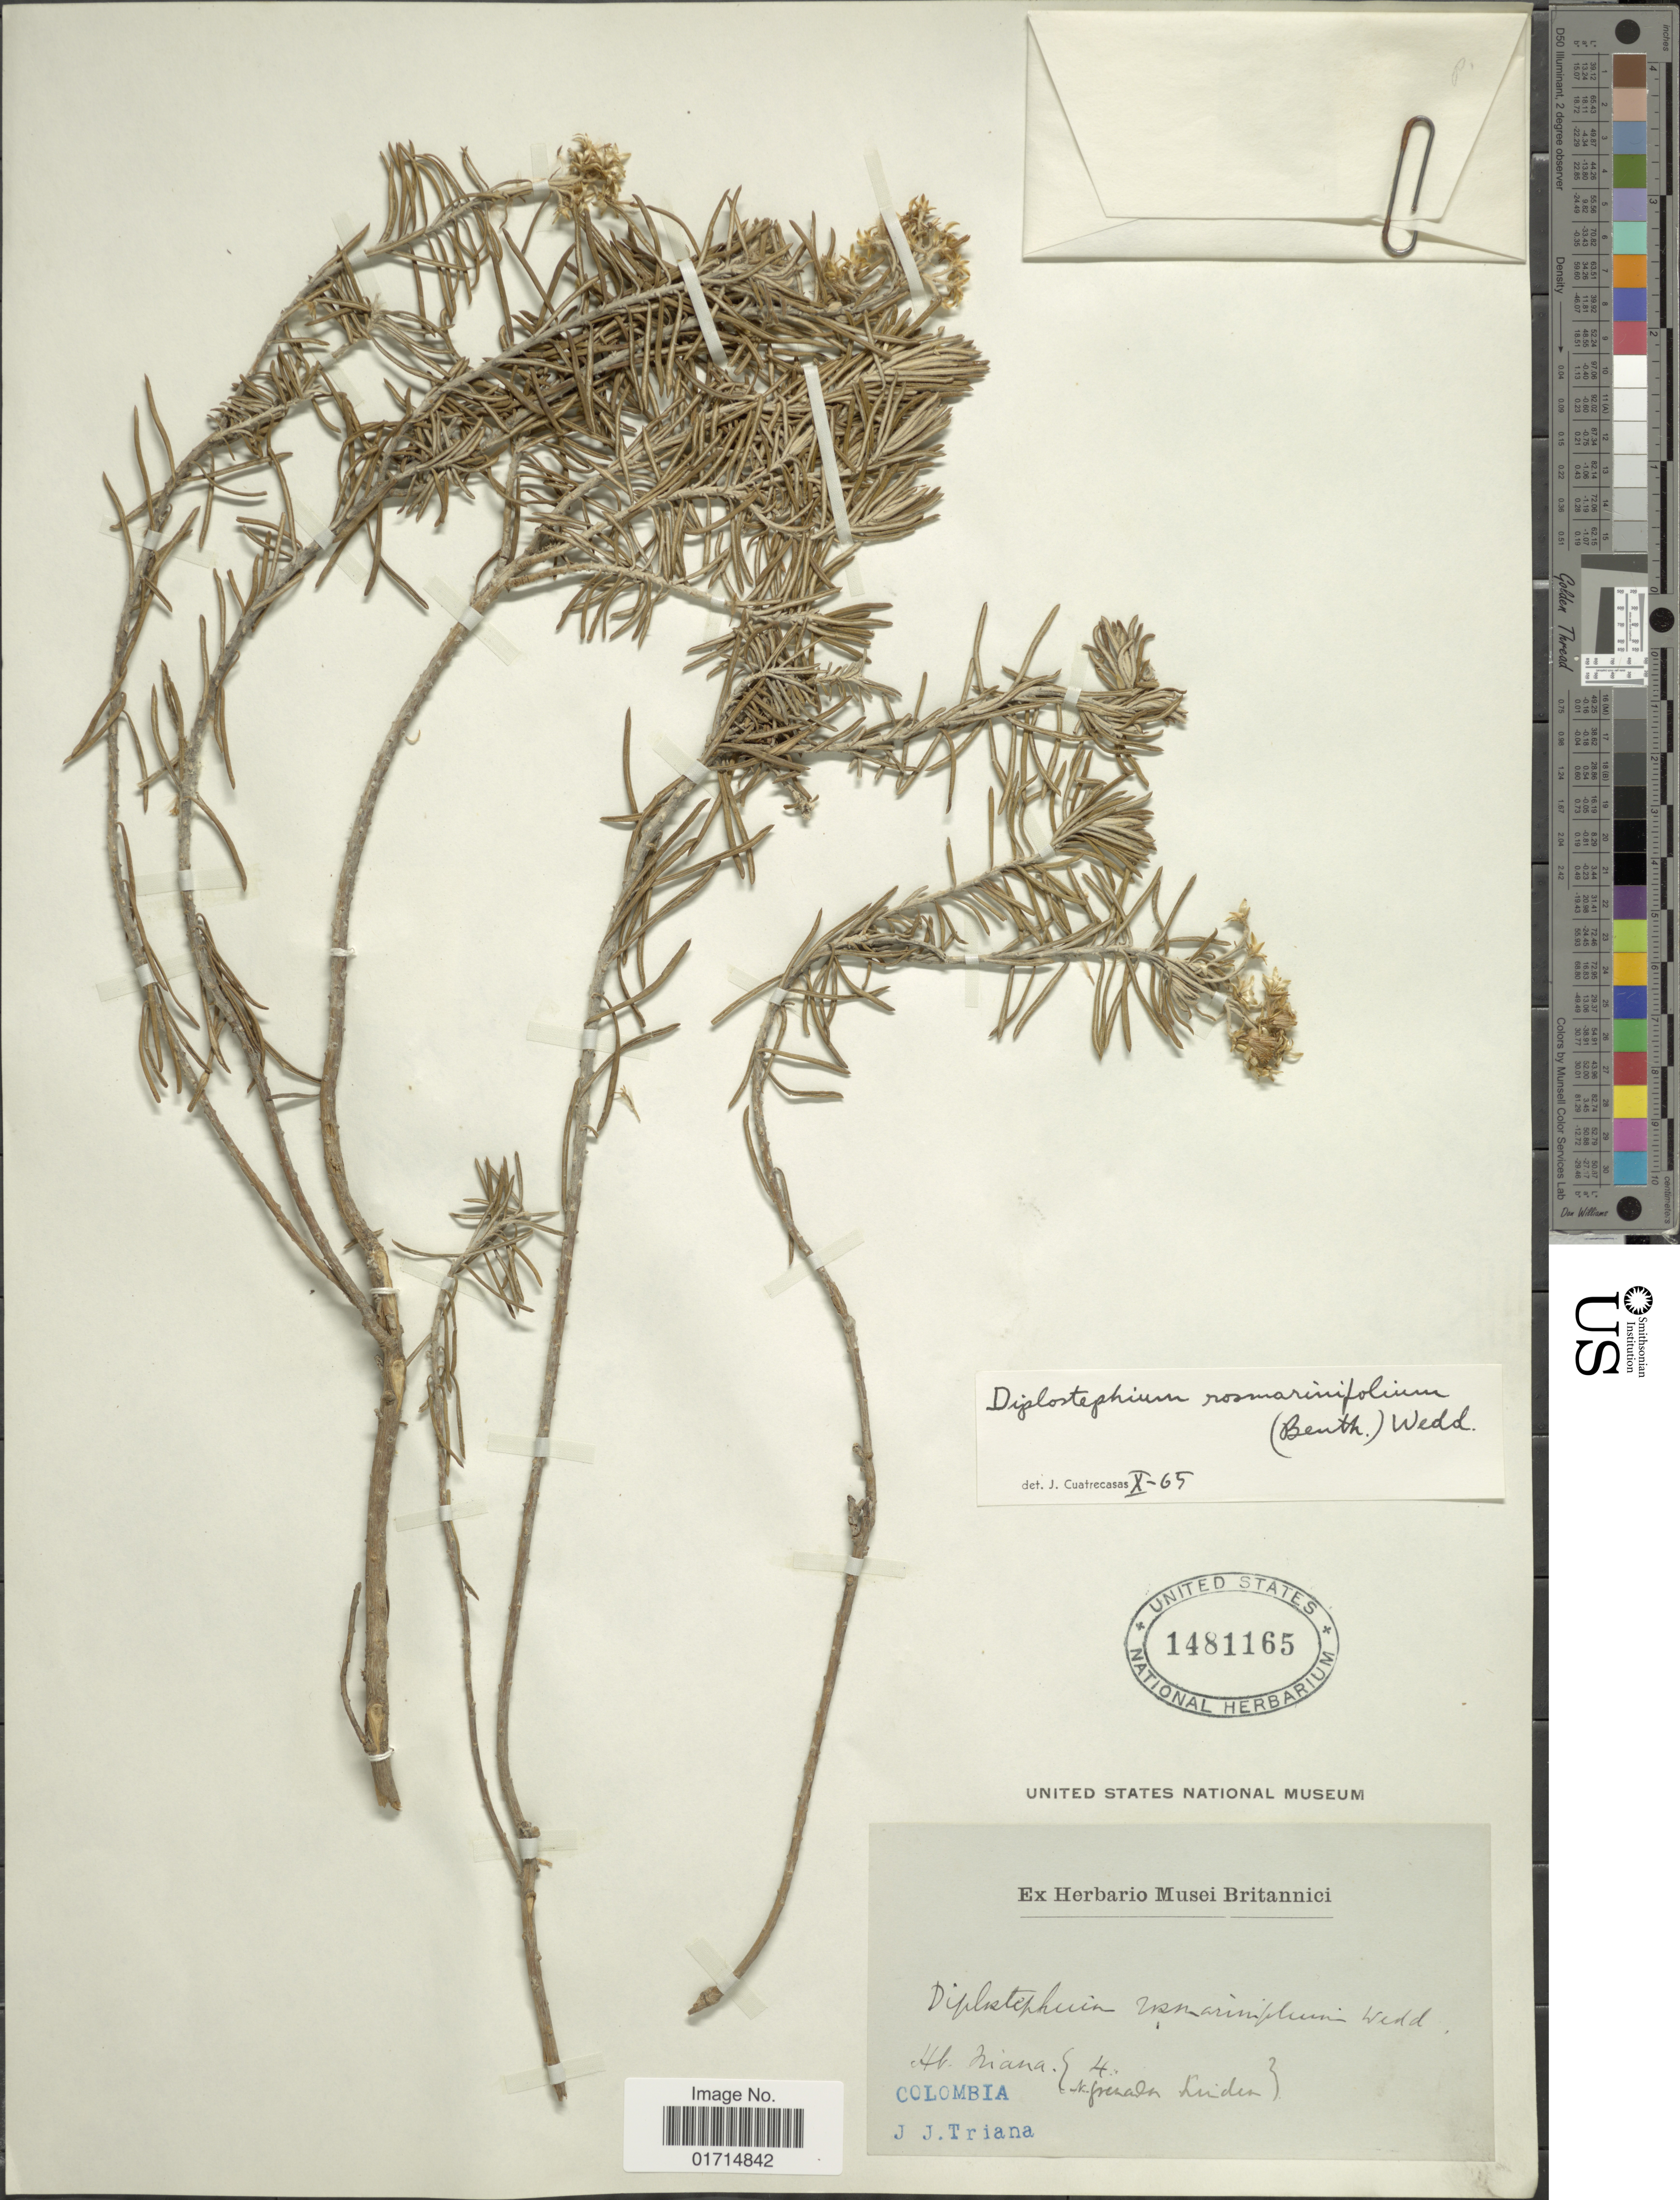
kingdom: Plantae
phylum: Tracheophyta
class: Magnoliopsida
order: Asterales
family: Asteraceae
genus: Diplostephium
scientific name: Diplostephium rosmarinifolium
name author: (Benth.) Wedd.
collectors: J. J. Triana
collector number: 4?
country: Colombia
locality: Colombia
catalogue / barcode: US 1481165